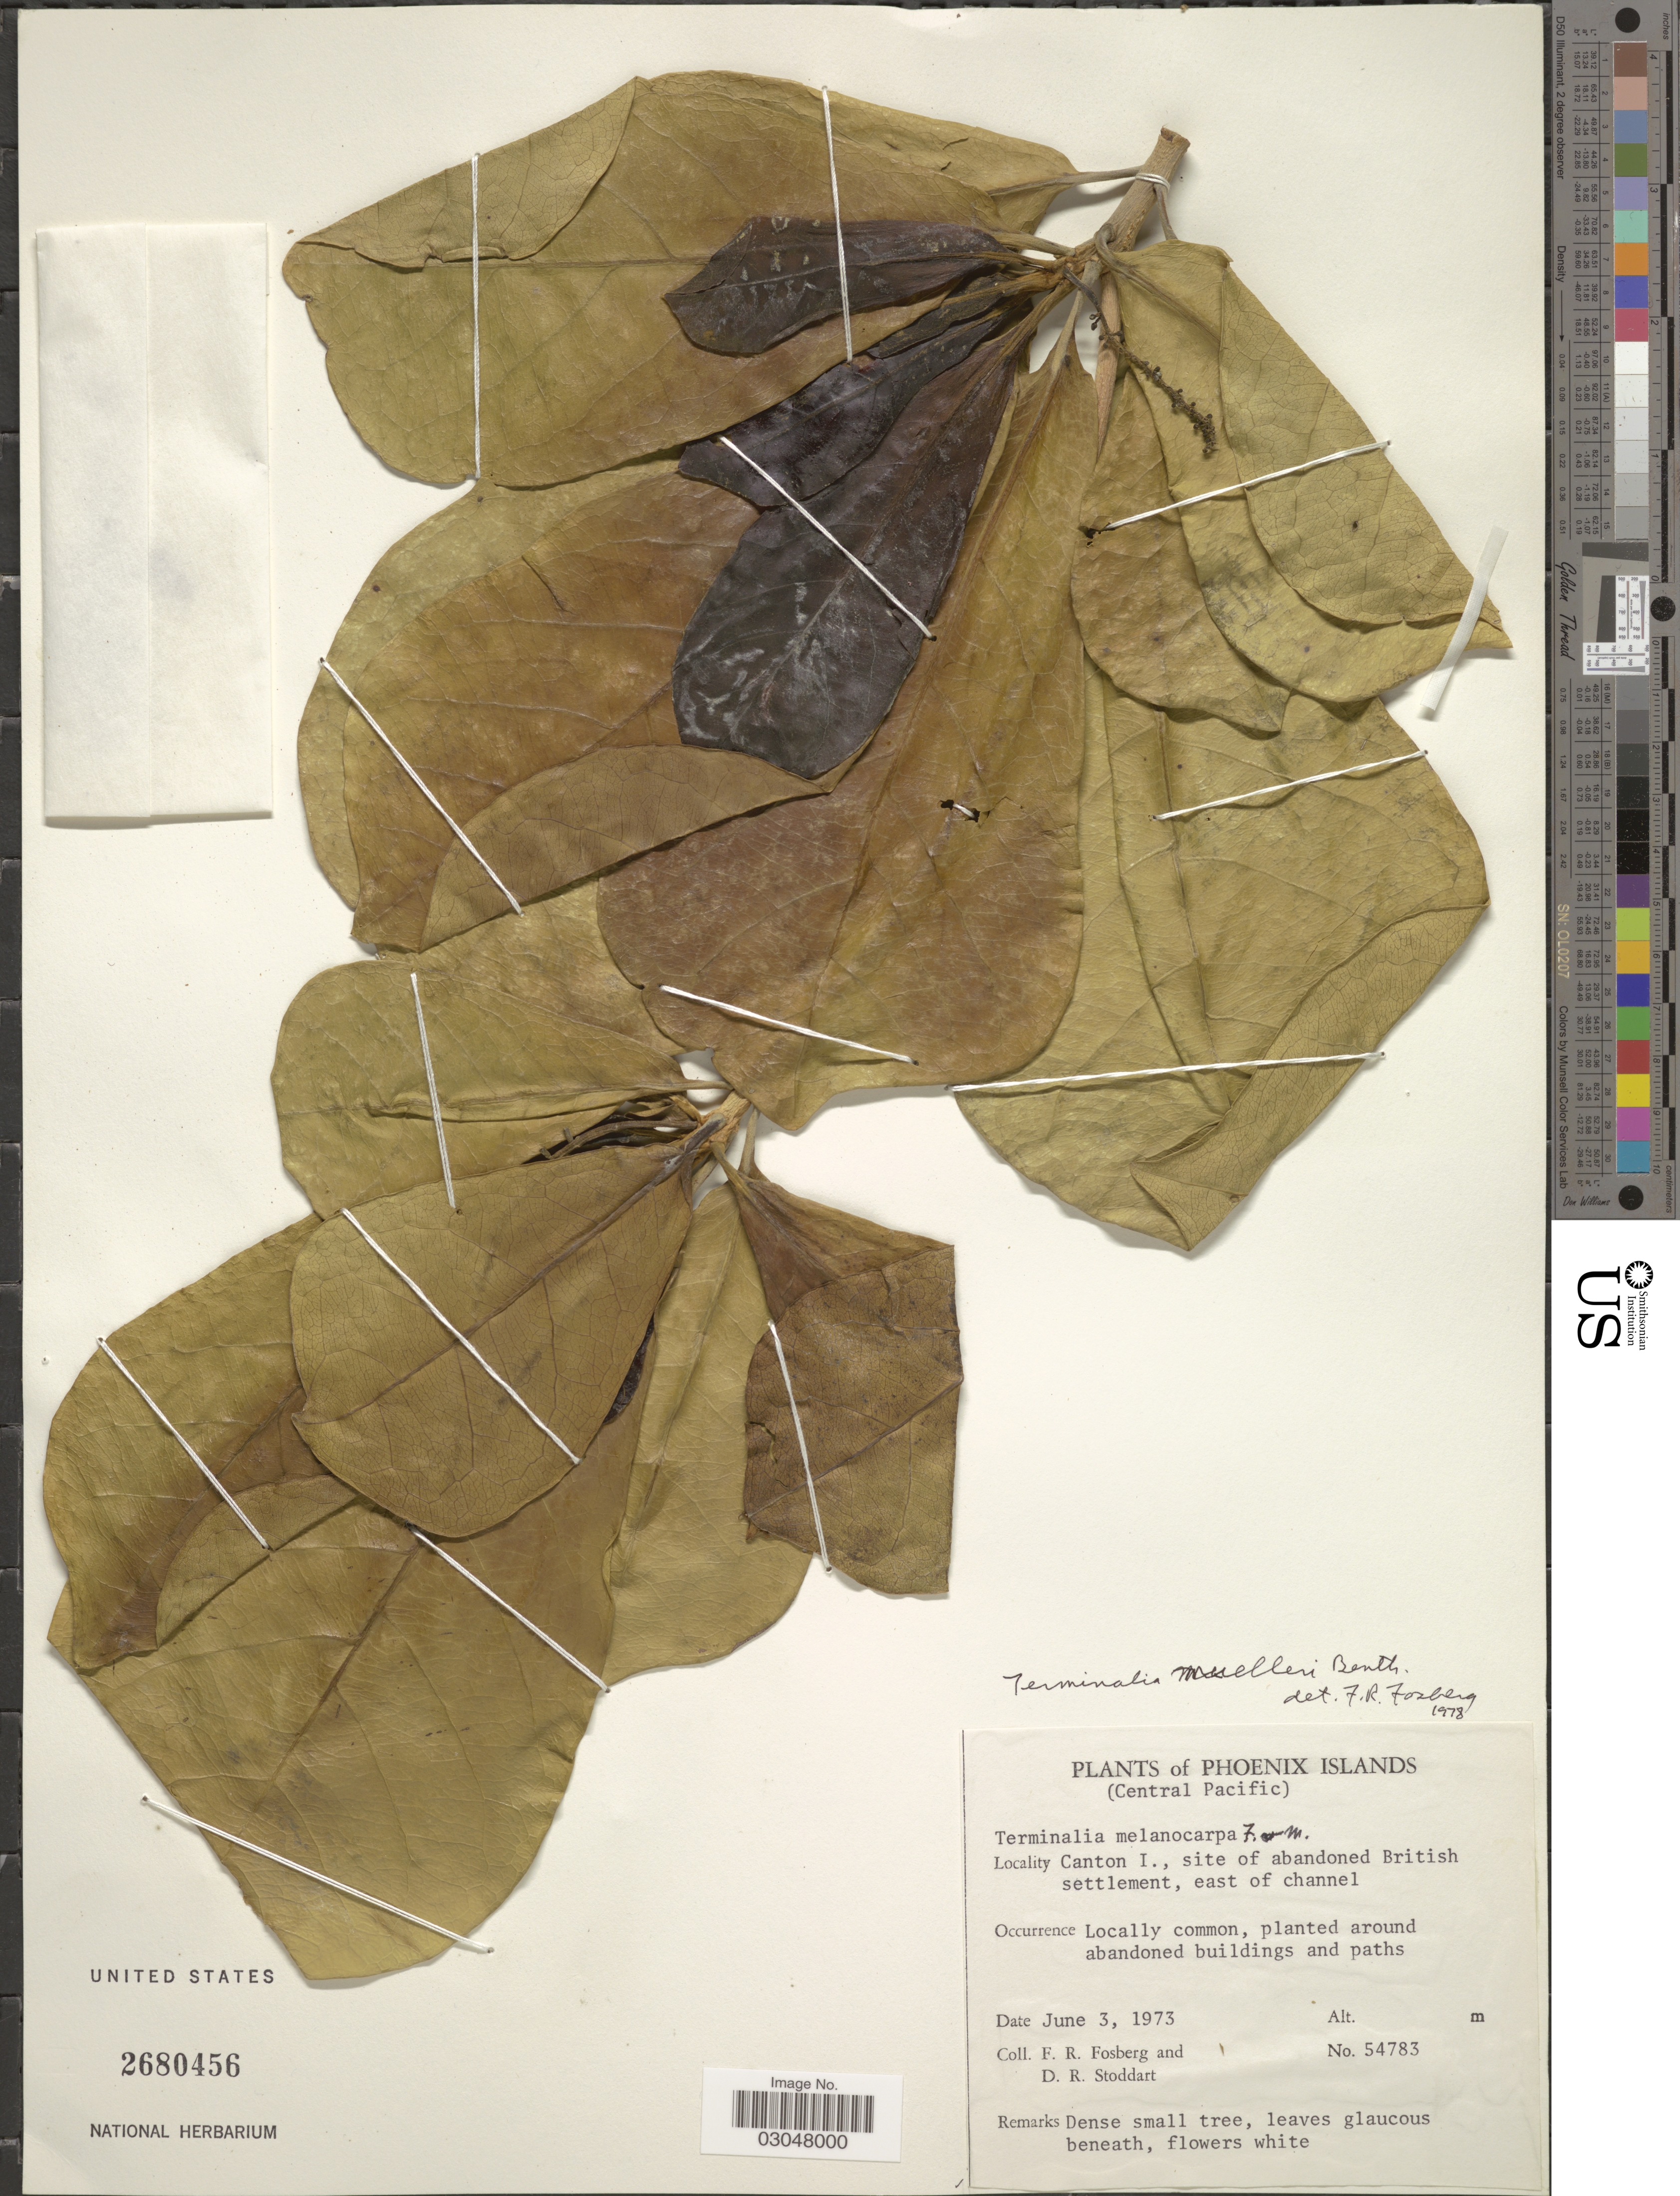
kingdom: Plantae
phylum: Tracheophyta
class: Magnoliopsida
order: Myrtales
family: Combretaceae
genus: Terminalia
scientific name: Terminalia muelleri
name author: Benth.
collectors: F. R. Fosberg & D. R. Stoddart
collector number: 54783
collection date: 1973-06-03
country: Kiribati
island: Kanton [Canton] Atoll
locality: Phoenix Islands. (Central Pacific). Canton I., site of abandoned British settlement, east of channel.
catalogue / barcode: US 2680456